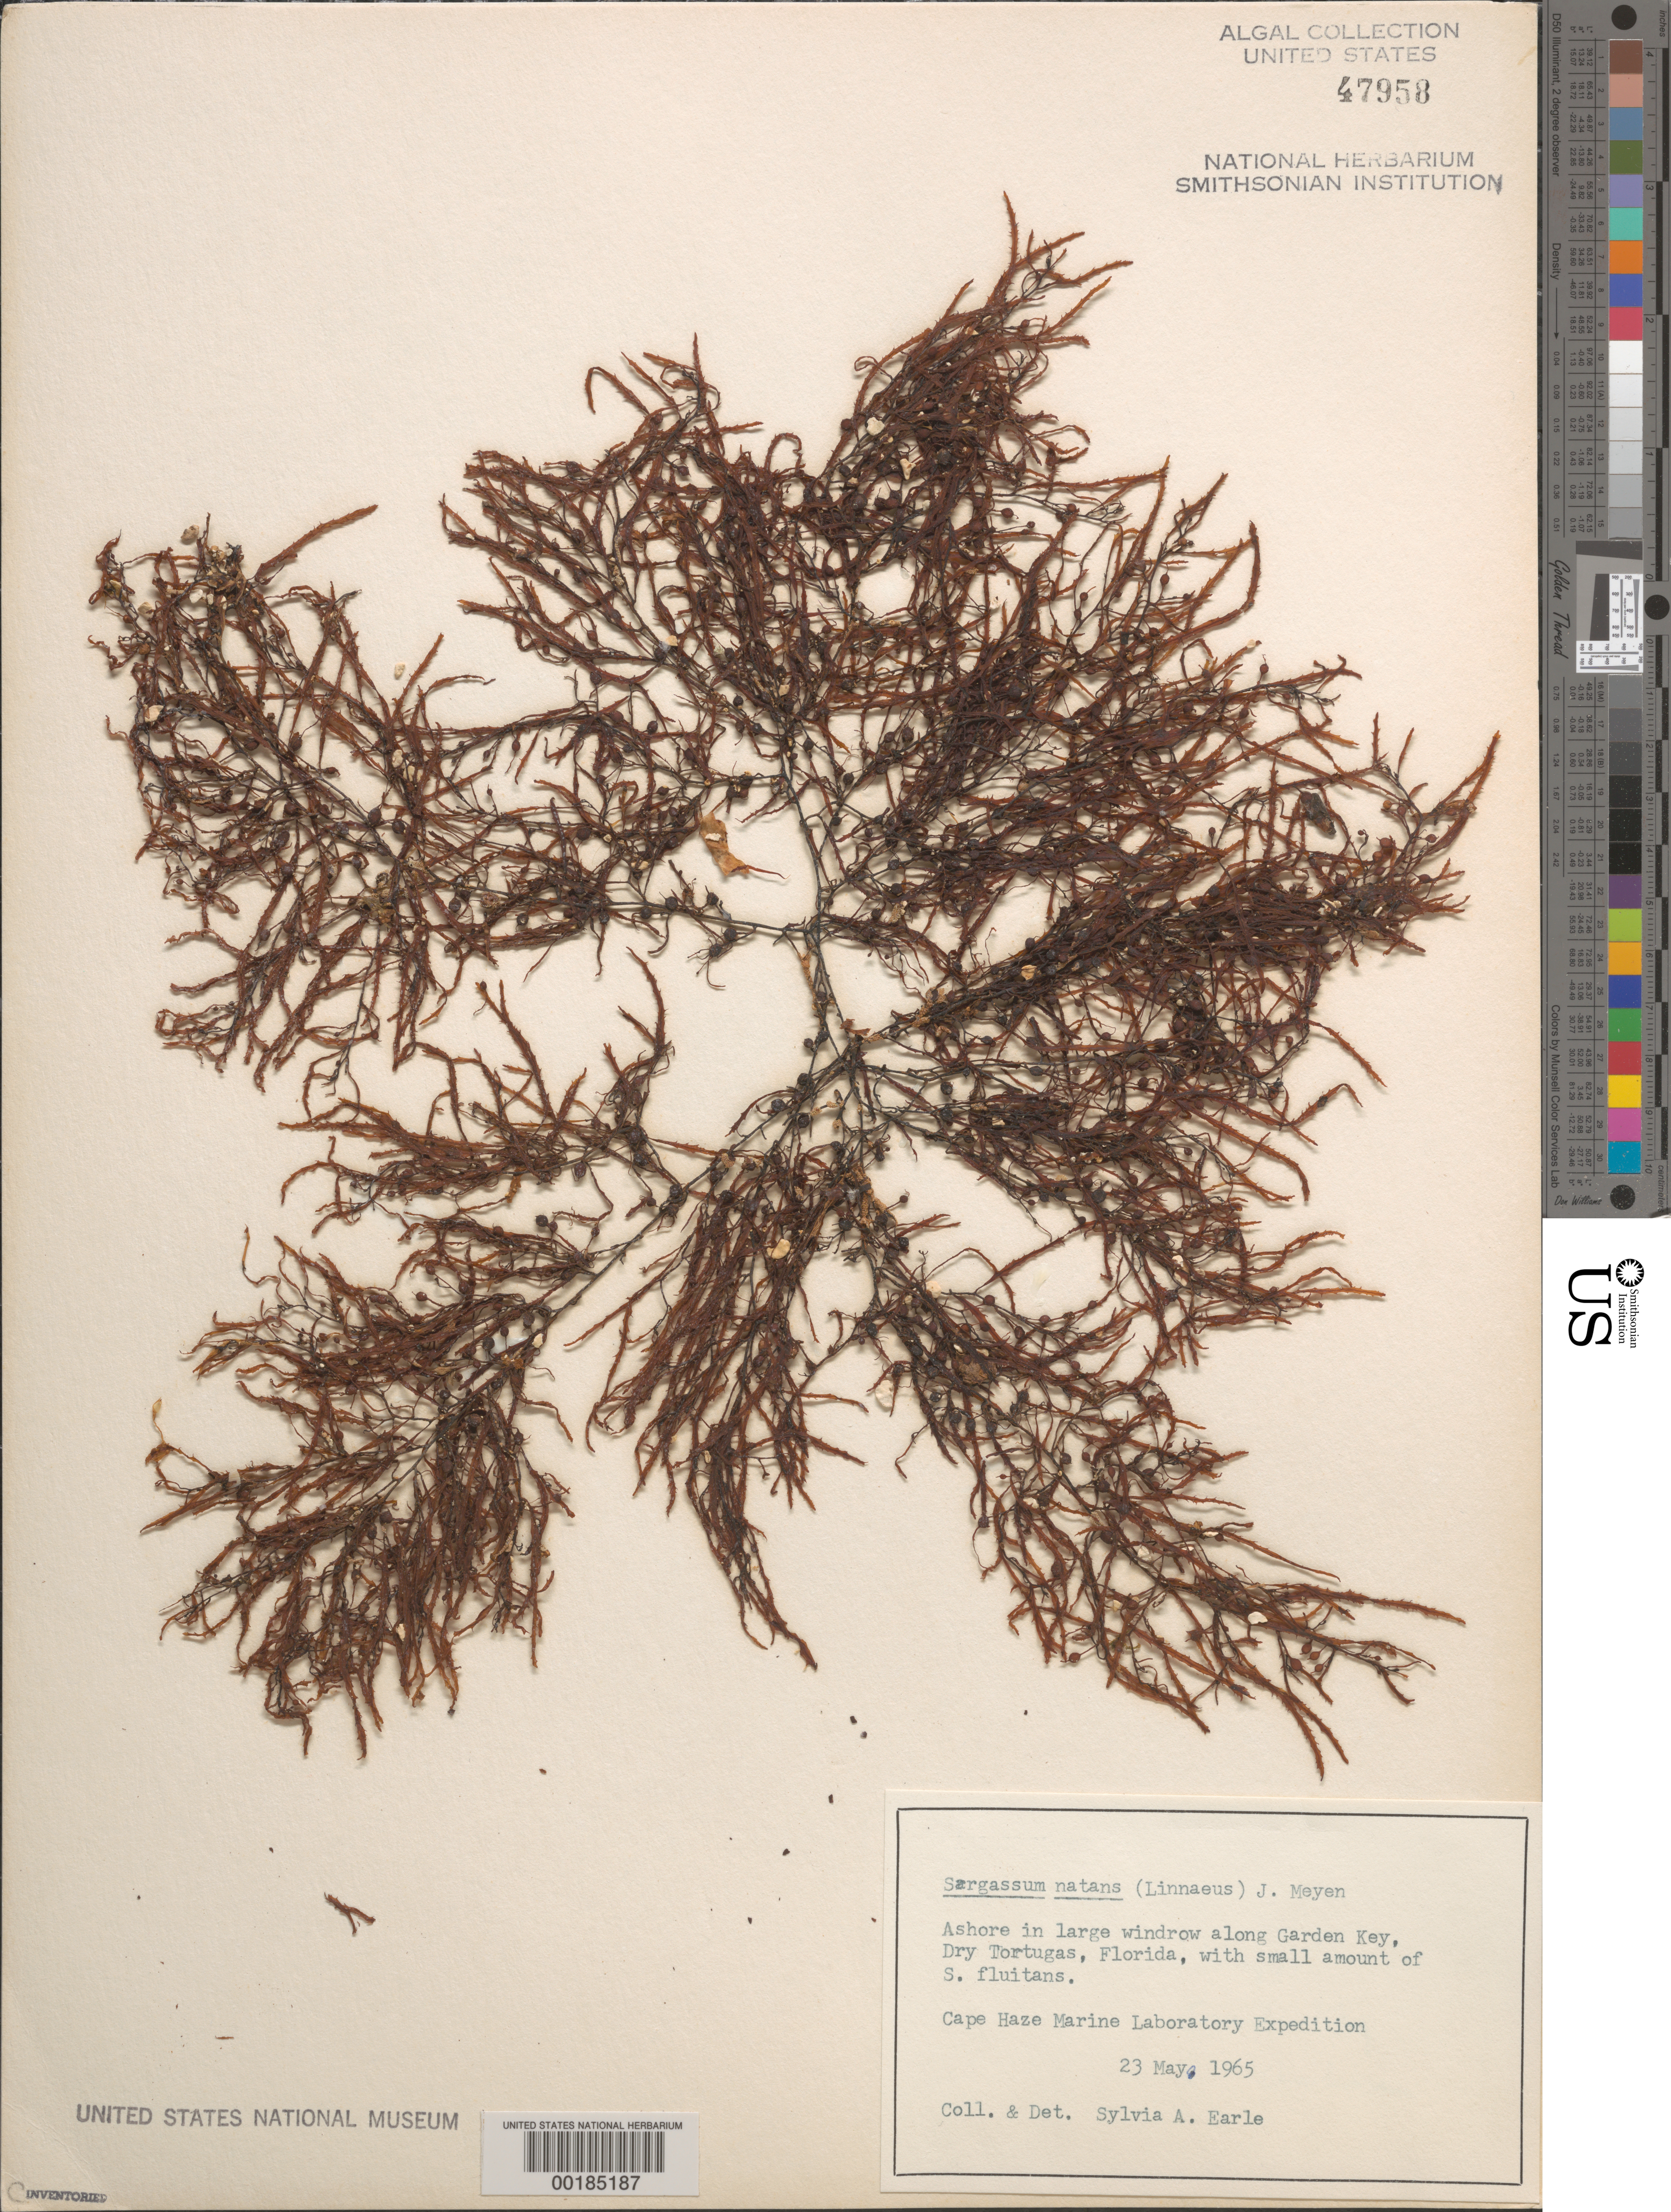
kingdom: Chromista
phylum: Ochrophyta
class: Phaeophyceae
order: Fucales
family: Sargassaceae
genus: Sargassum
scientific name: Sargassum natans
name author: (L.) Gaillon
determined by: Earle, S. A.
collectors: S. A. Earle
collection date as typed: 23 May 1965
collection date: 1965-05-23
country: United States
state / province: Florida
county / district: Monroe County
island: Garden Key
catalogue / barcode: US 47958